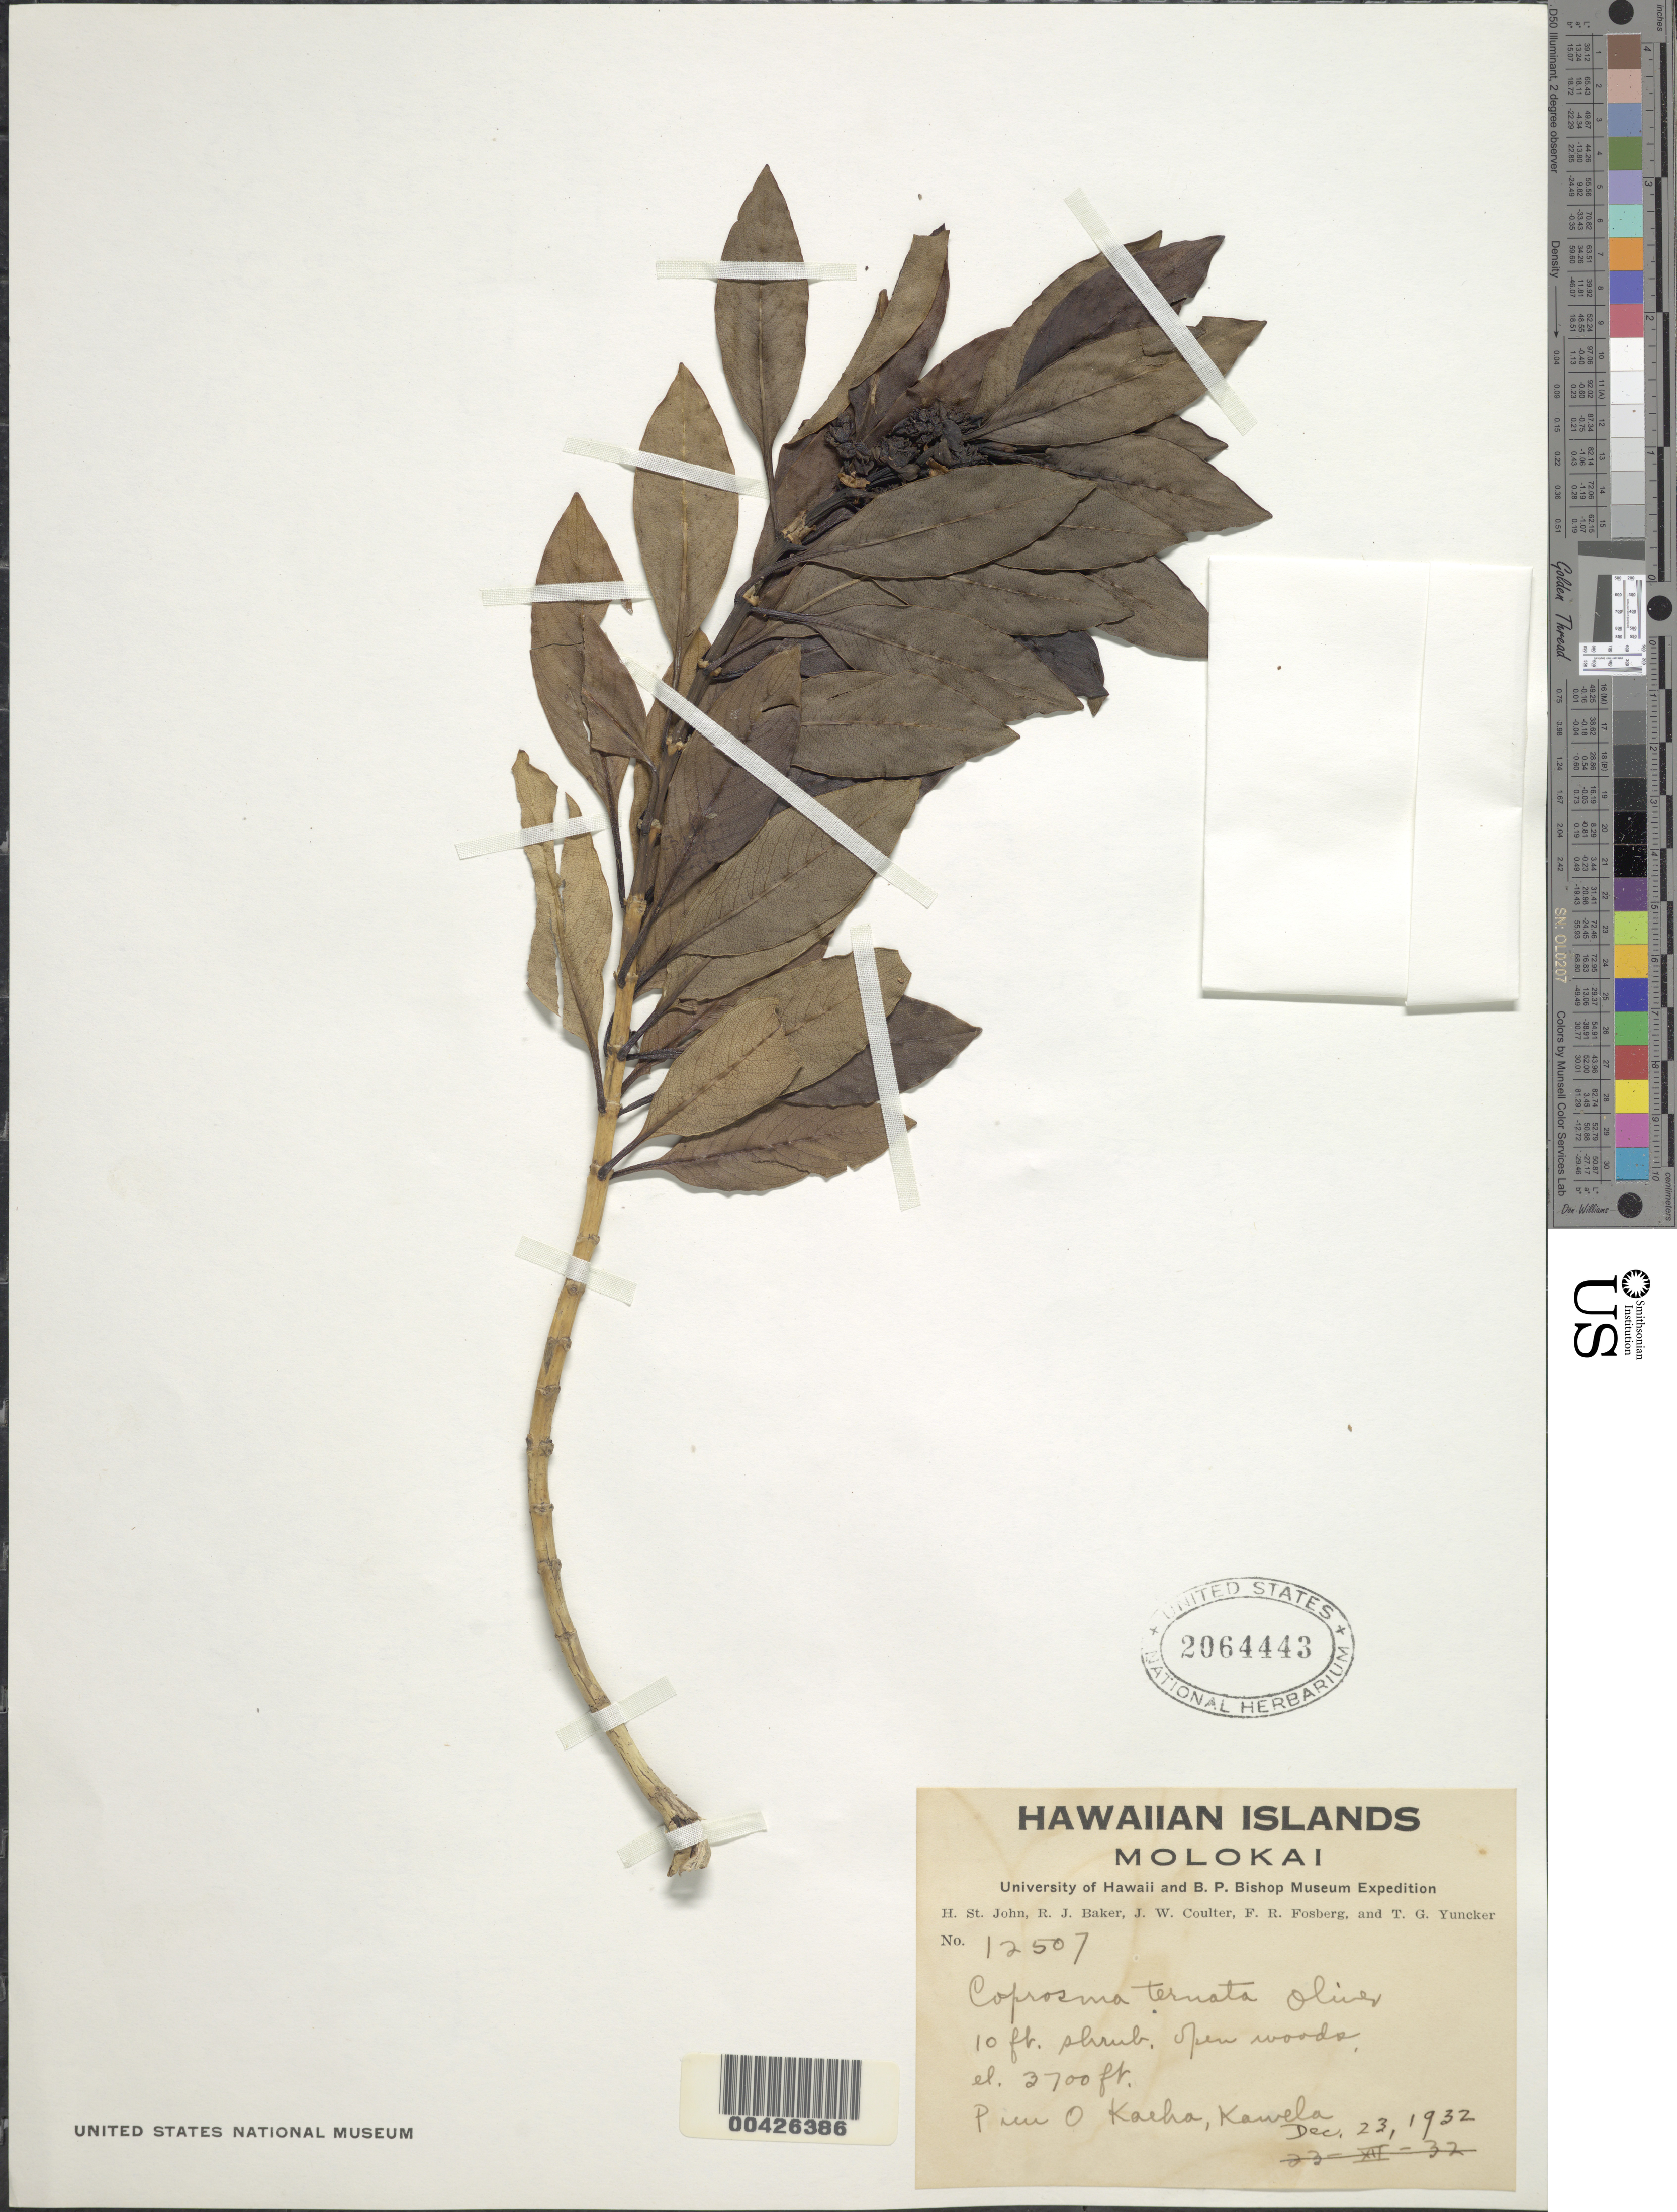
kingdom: Plantae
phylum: Tracheophyta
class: Magnoliopsida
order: Gentianales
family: Rubiaceae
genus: Coprosma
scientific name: Coprosma ternata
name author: W.R.B. Oliv.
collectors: H. St. John, R. J. Baker, J. W. Coulter & F. R. Fosberg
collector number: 12507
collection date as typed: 23 Dec 1932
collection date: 1932-12-23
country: United States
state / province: Hawaii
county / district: Maui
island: Moloka'i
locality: Puu o Kaeha, Kawela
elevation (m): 1128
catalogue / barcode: US 2064443